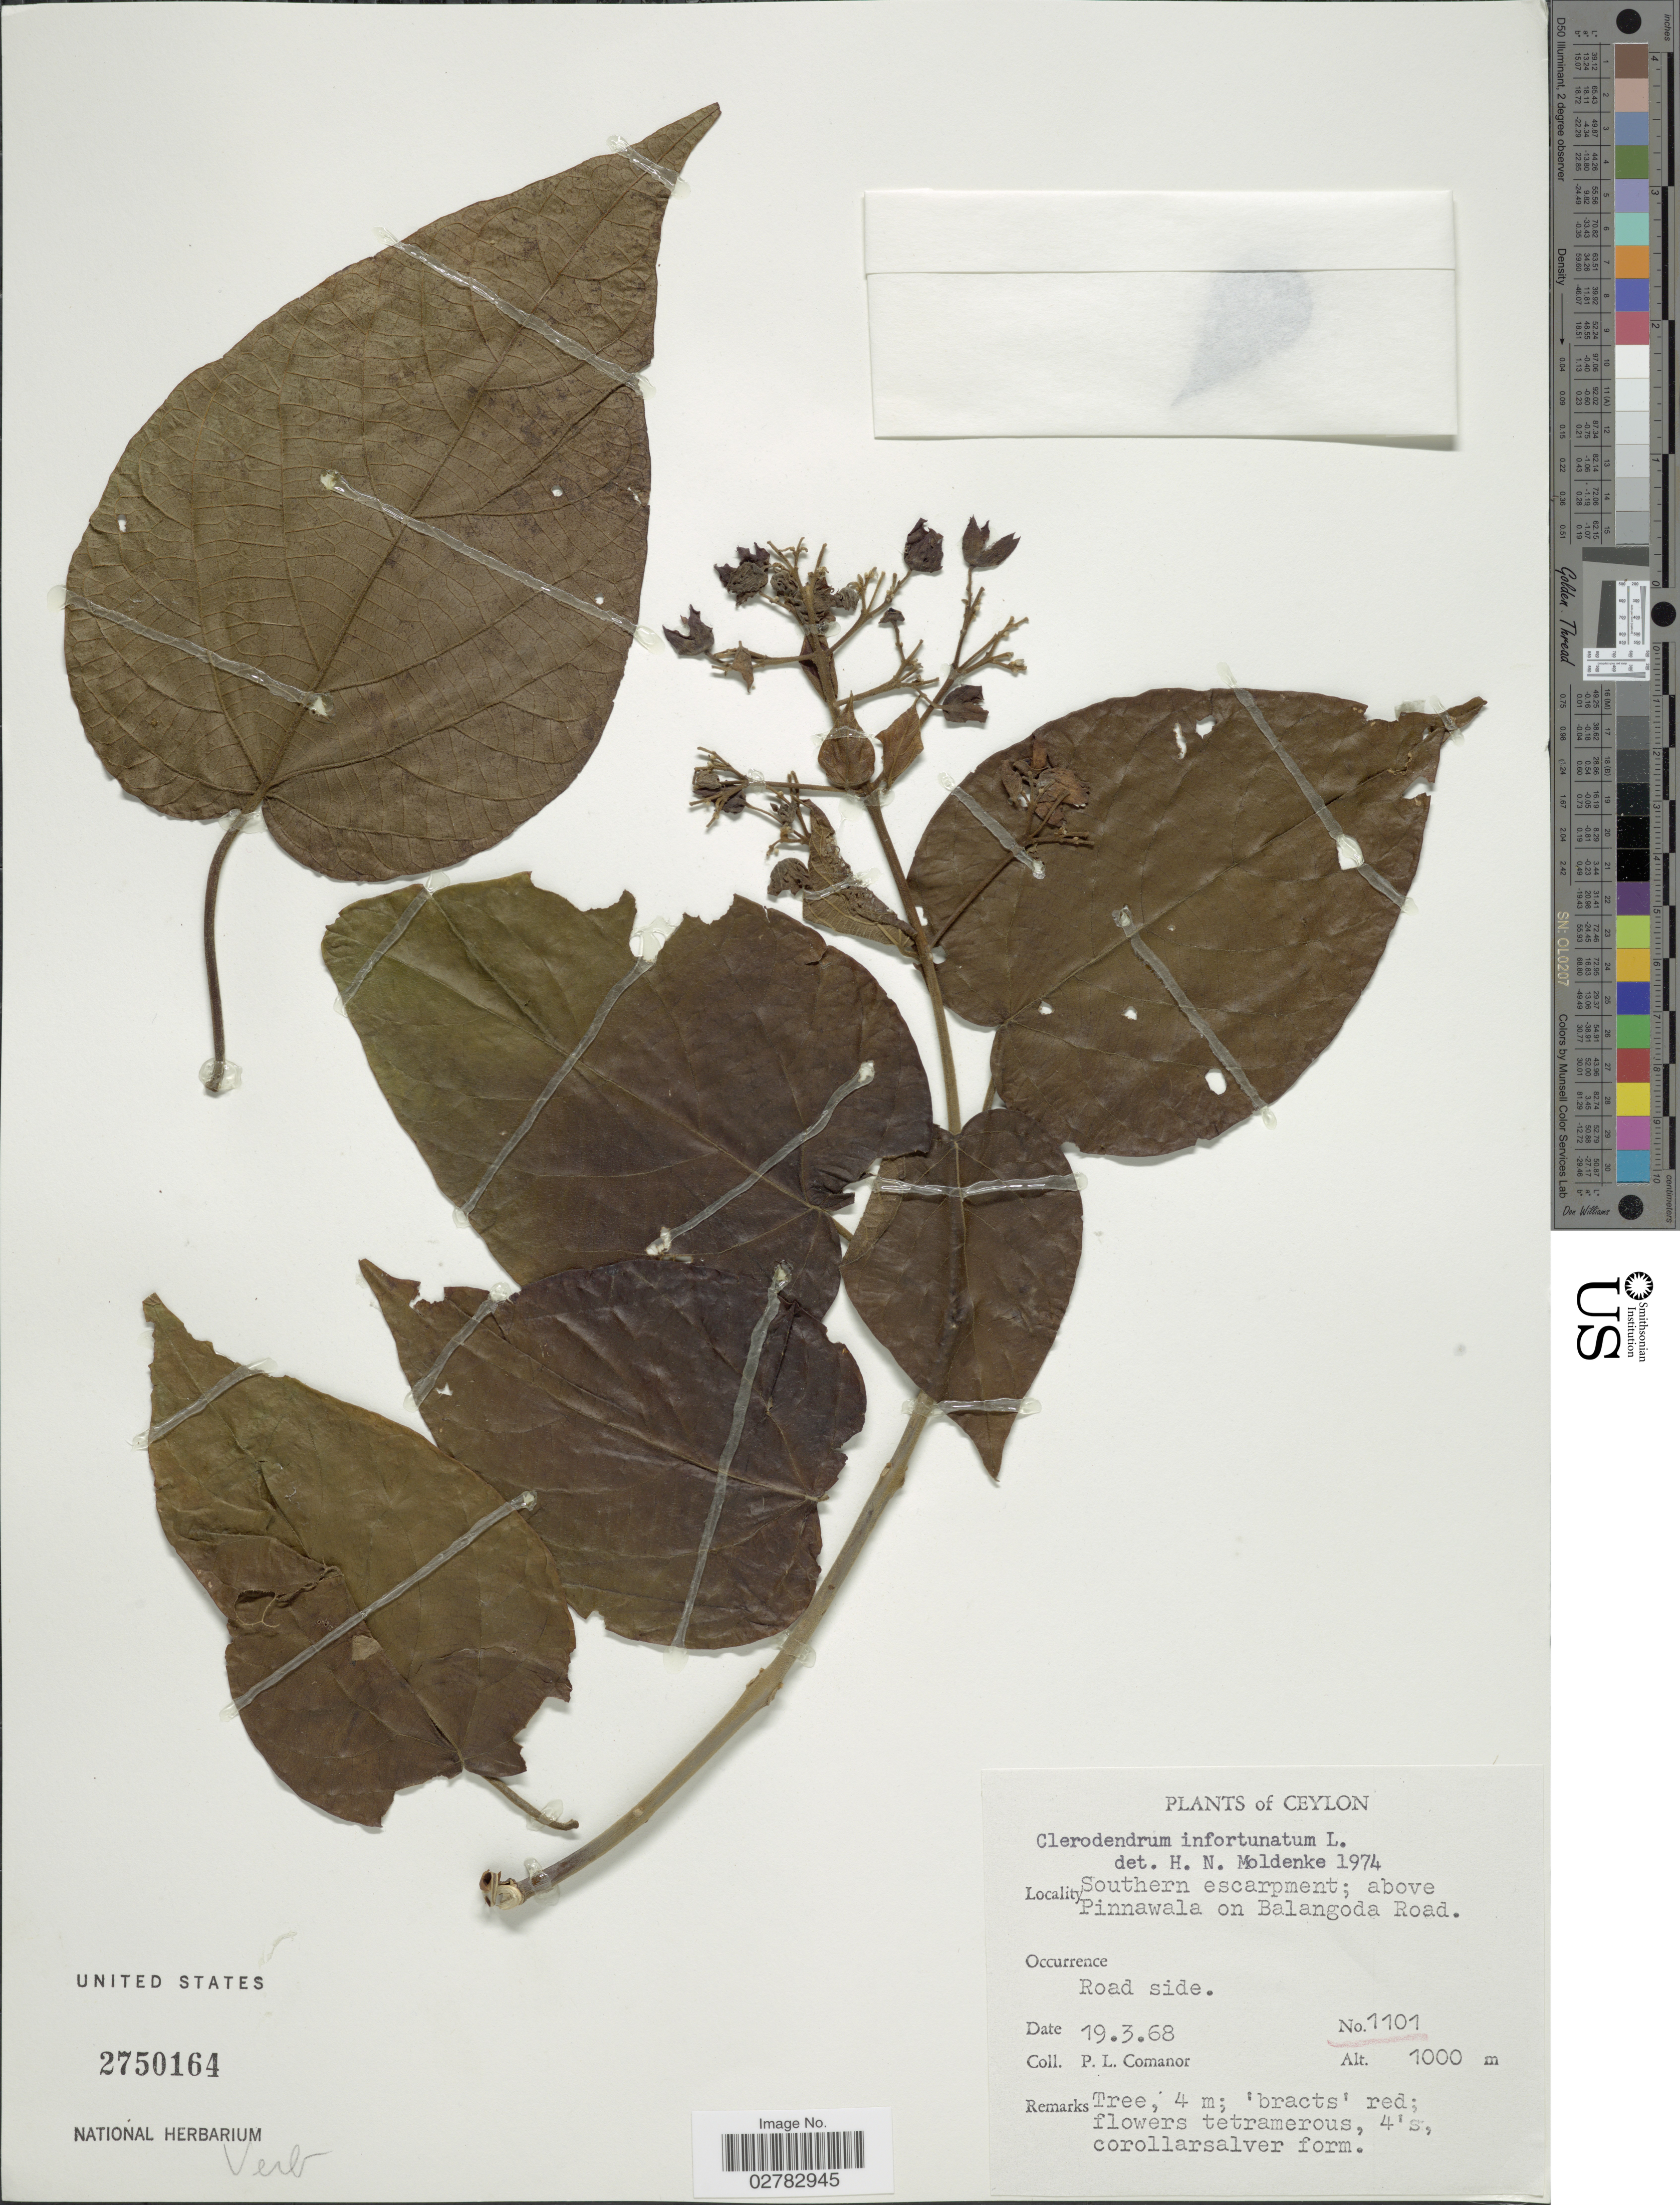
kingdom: Plantae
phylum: Tracheophyta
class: Magnoliopsida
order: Lamiales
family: Lamiaceae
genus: Clerodendrum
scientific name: Clerodendrum infortunatum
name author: L.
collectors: P. Comanor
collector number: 1101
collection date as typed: Transcribed d/m/y: 19/3/68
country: Sri Lanka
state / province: Southern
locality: Ceylon. Southern escarpment; above Pinnawala on Balangoda Road.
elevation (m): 1000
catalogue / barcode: US 2750164